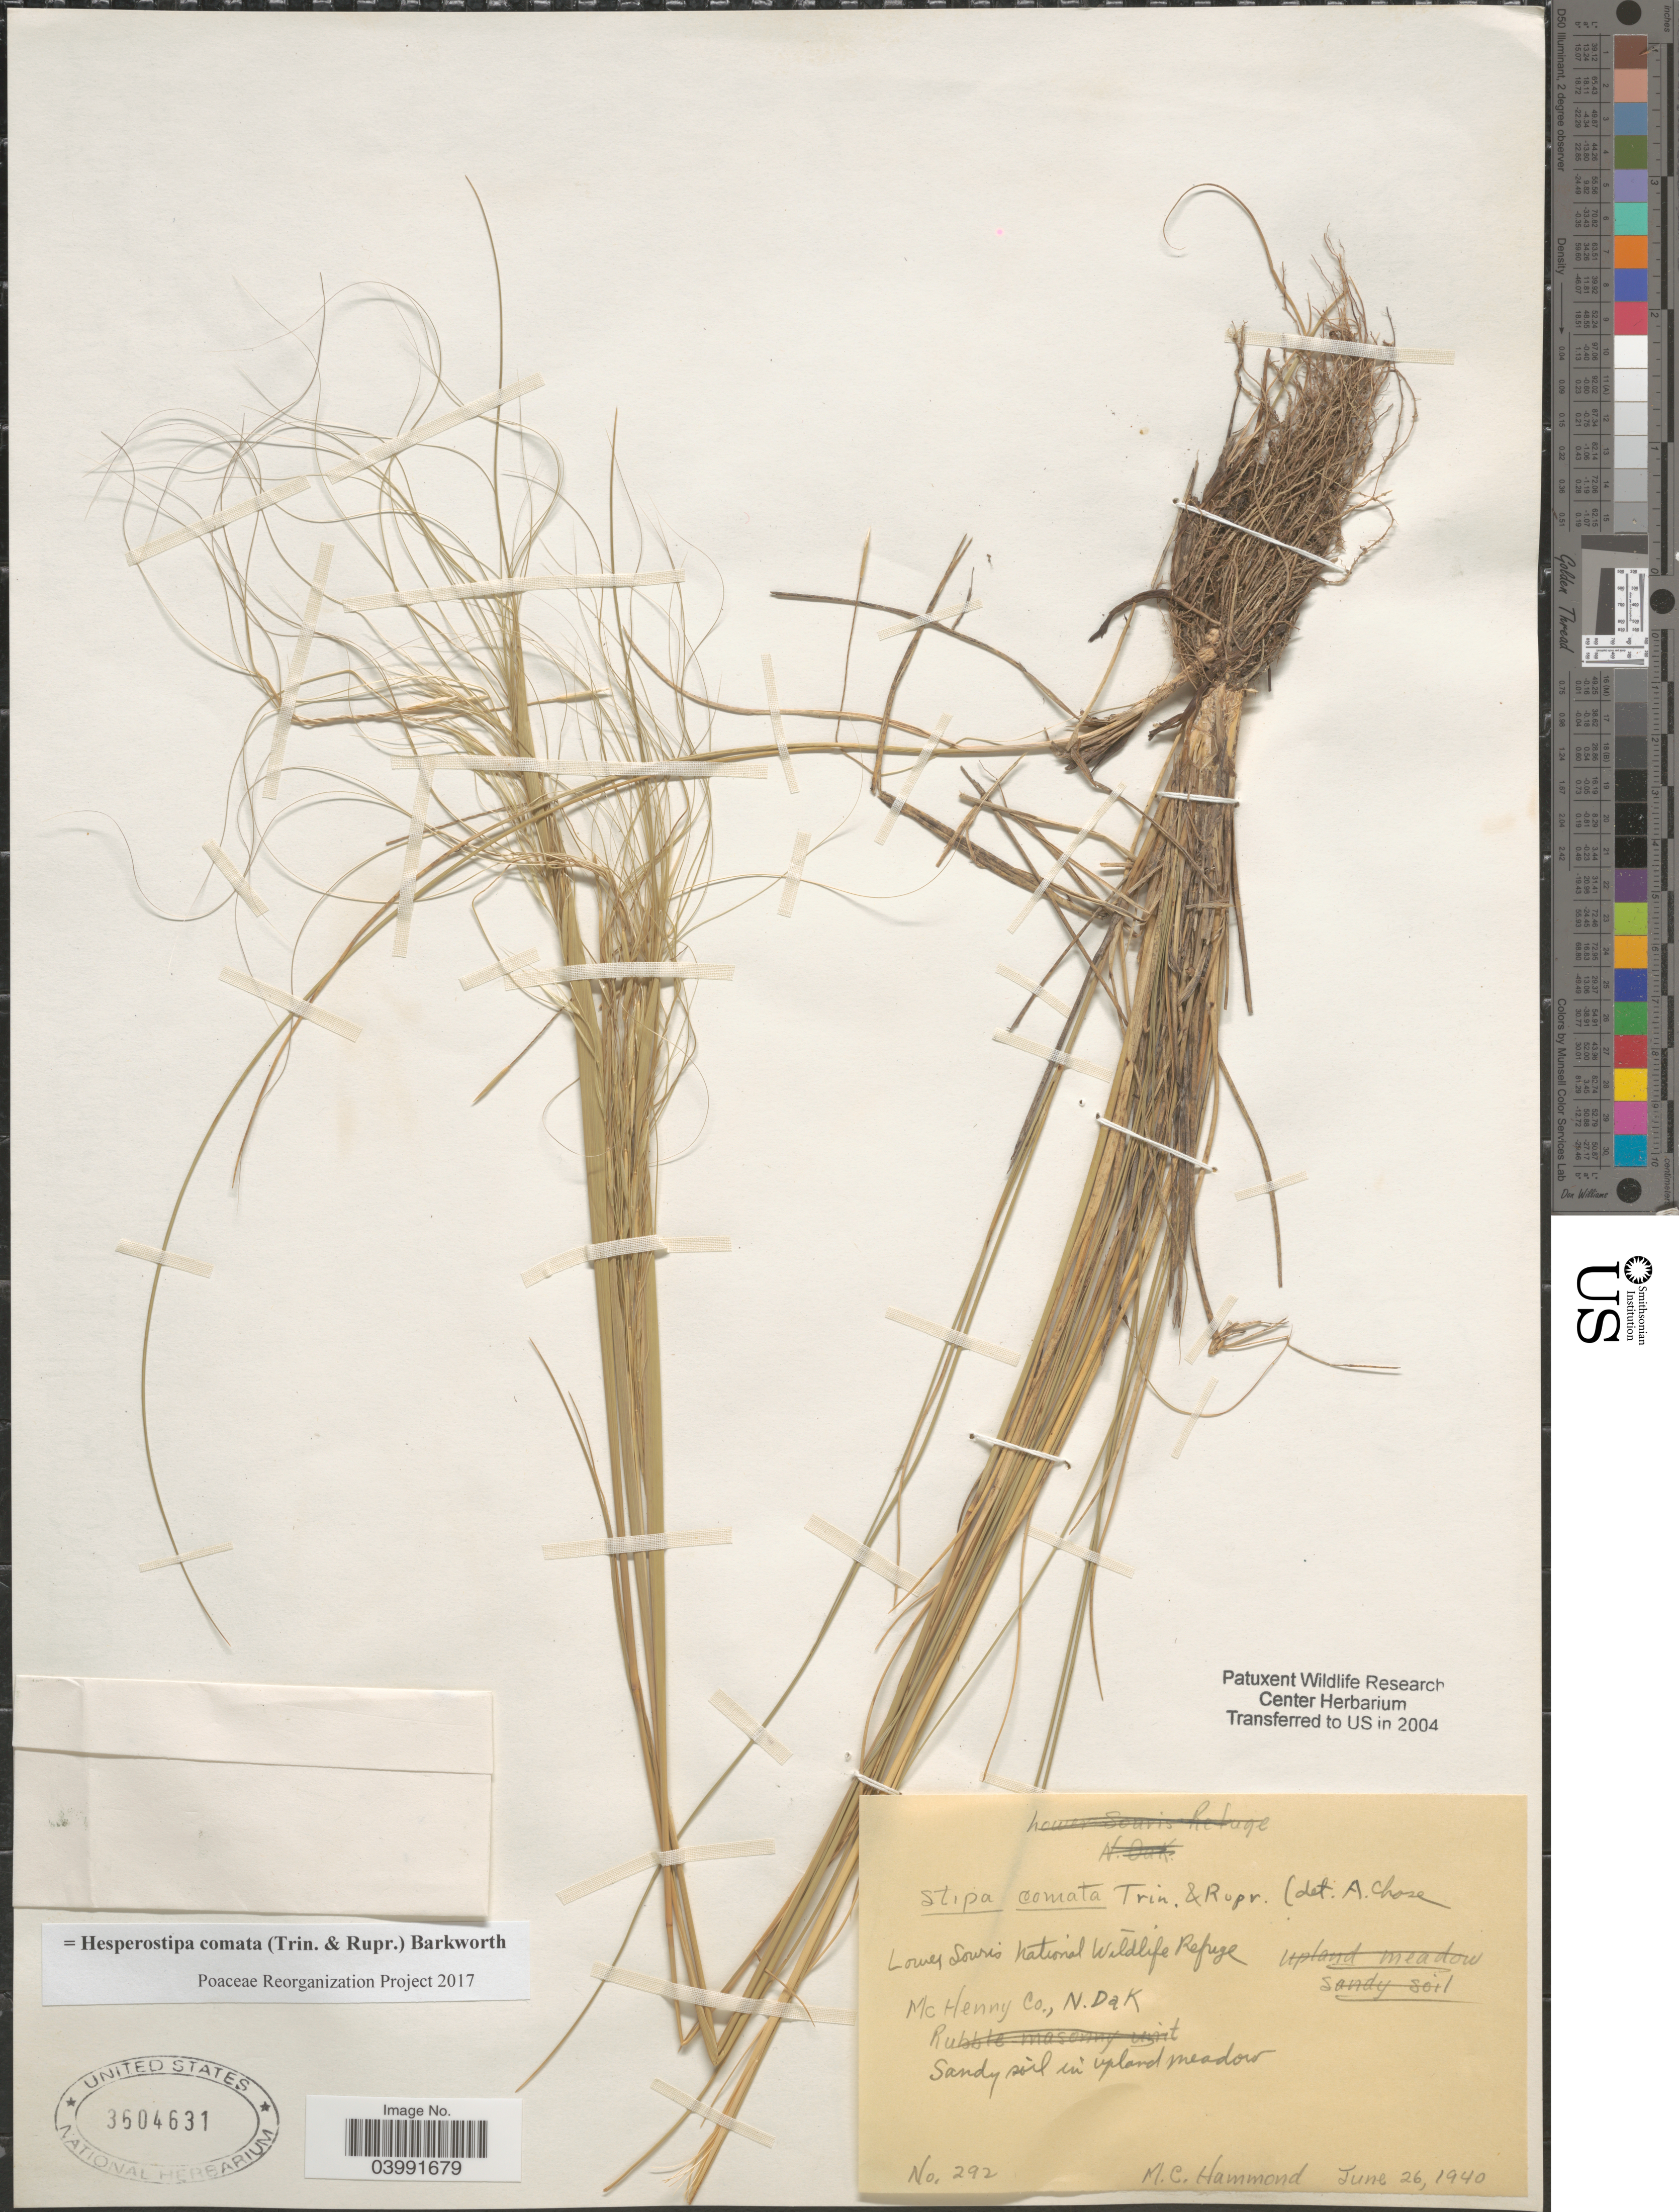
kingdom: Plantae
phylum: Tracheophyta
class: Liliopsida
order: Poales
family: Poaceae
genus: Hesperostipa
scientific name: Hesperostipa comata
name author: (Trin. & Rupr.) Barkworth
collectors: M. Hammond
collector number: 292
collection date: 1940-06-26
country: United States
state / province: North Dakota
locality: Lower Souris National Wildlife Refuge. Mc Henny Co.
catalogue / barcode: US 3604631